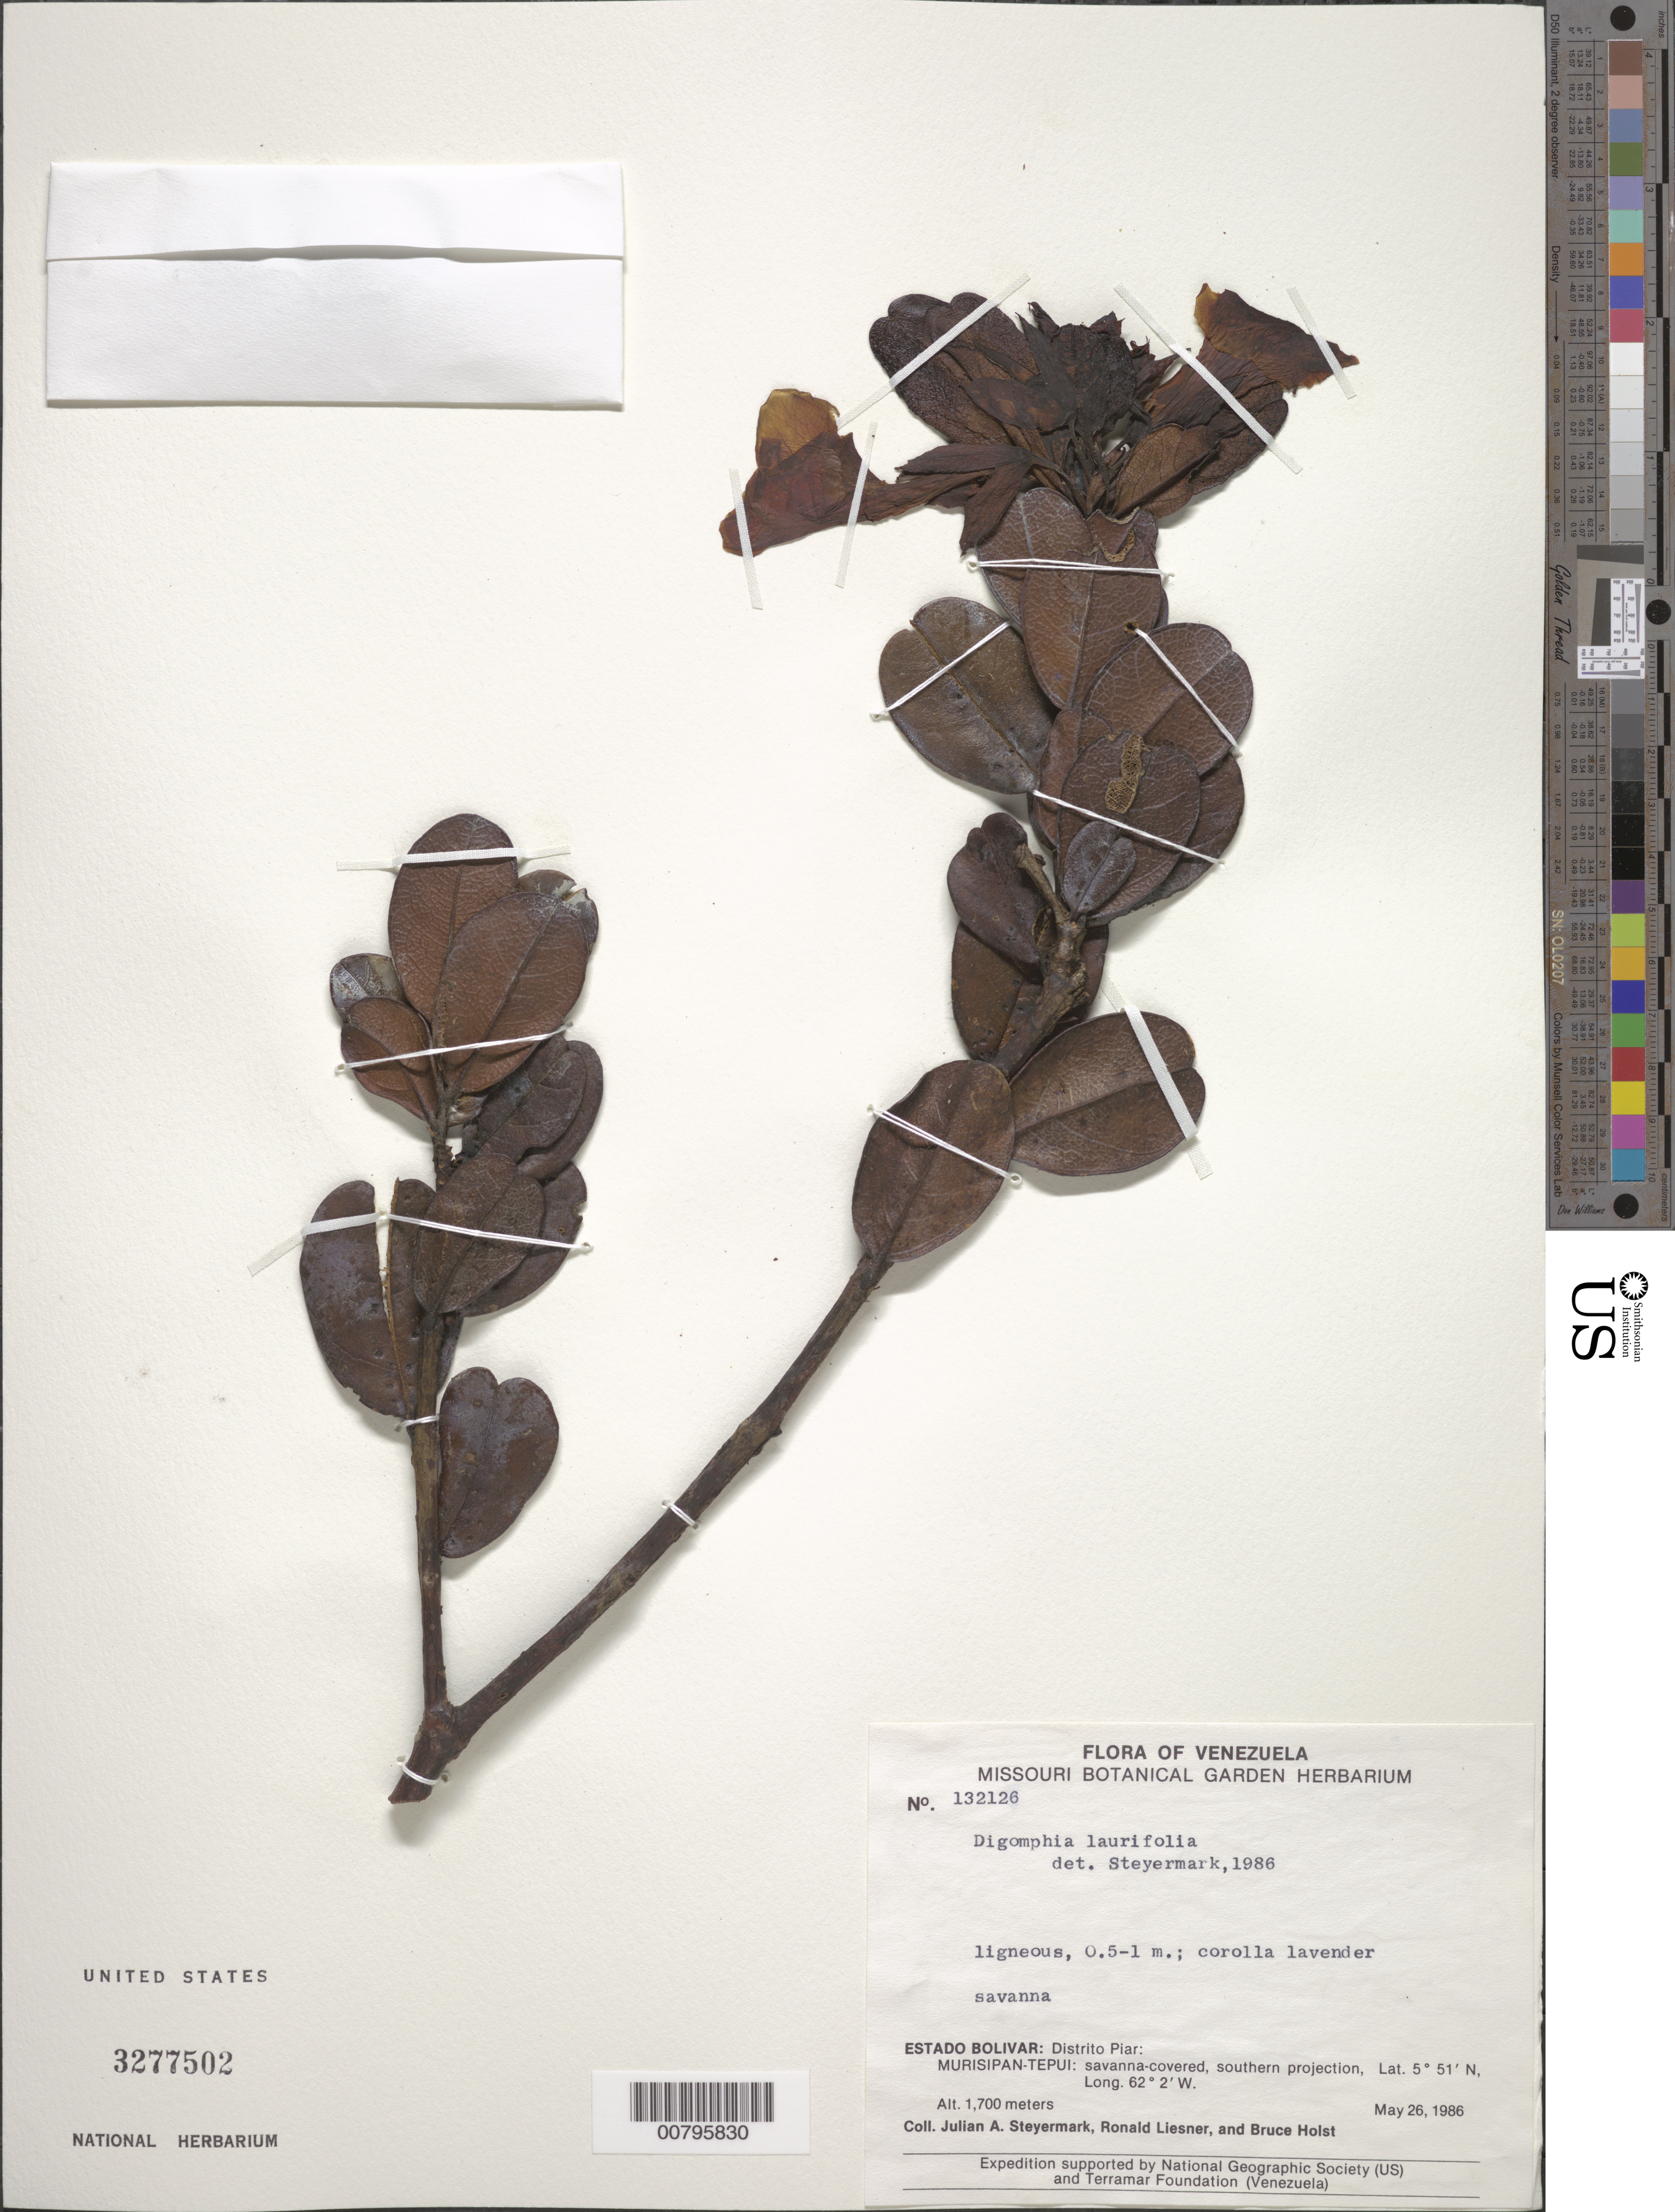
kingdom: Plantae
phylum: Tracheophyta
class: Magnoliopsida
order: Lamiales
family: Bignoniaceae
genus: Digomphia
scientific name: Digomphia laurifolia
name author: Benth.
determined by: Steyermark, Julian A., (VEN)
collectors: J. Steyermark, R. L. Liesner & B. Holst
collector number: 132126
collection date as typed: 26-May-86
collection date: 1986-05-26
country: Venezuela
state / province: Bolívar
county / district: Piar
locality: Murisipan-tepuí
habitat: Savanna-covered, southern projection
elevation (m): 1700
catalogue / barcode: US 3277502